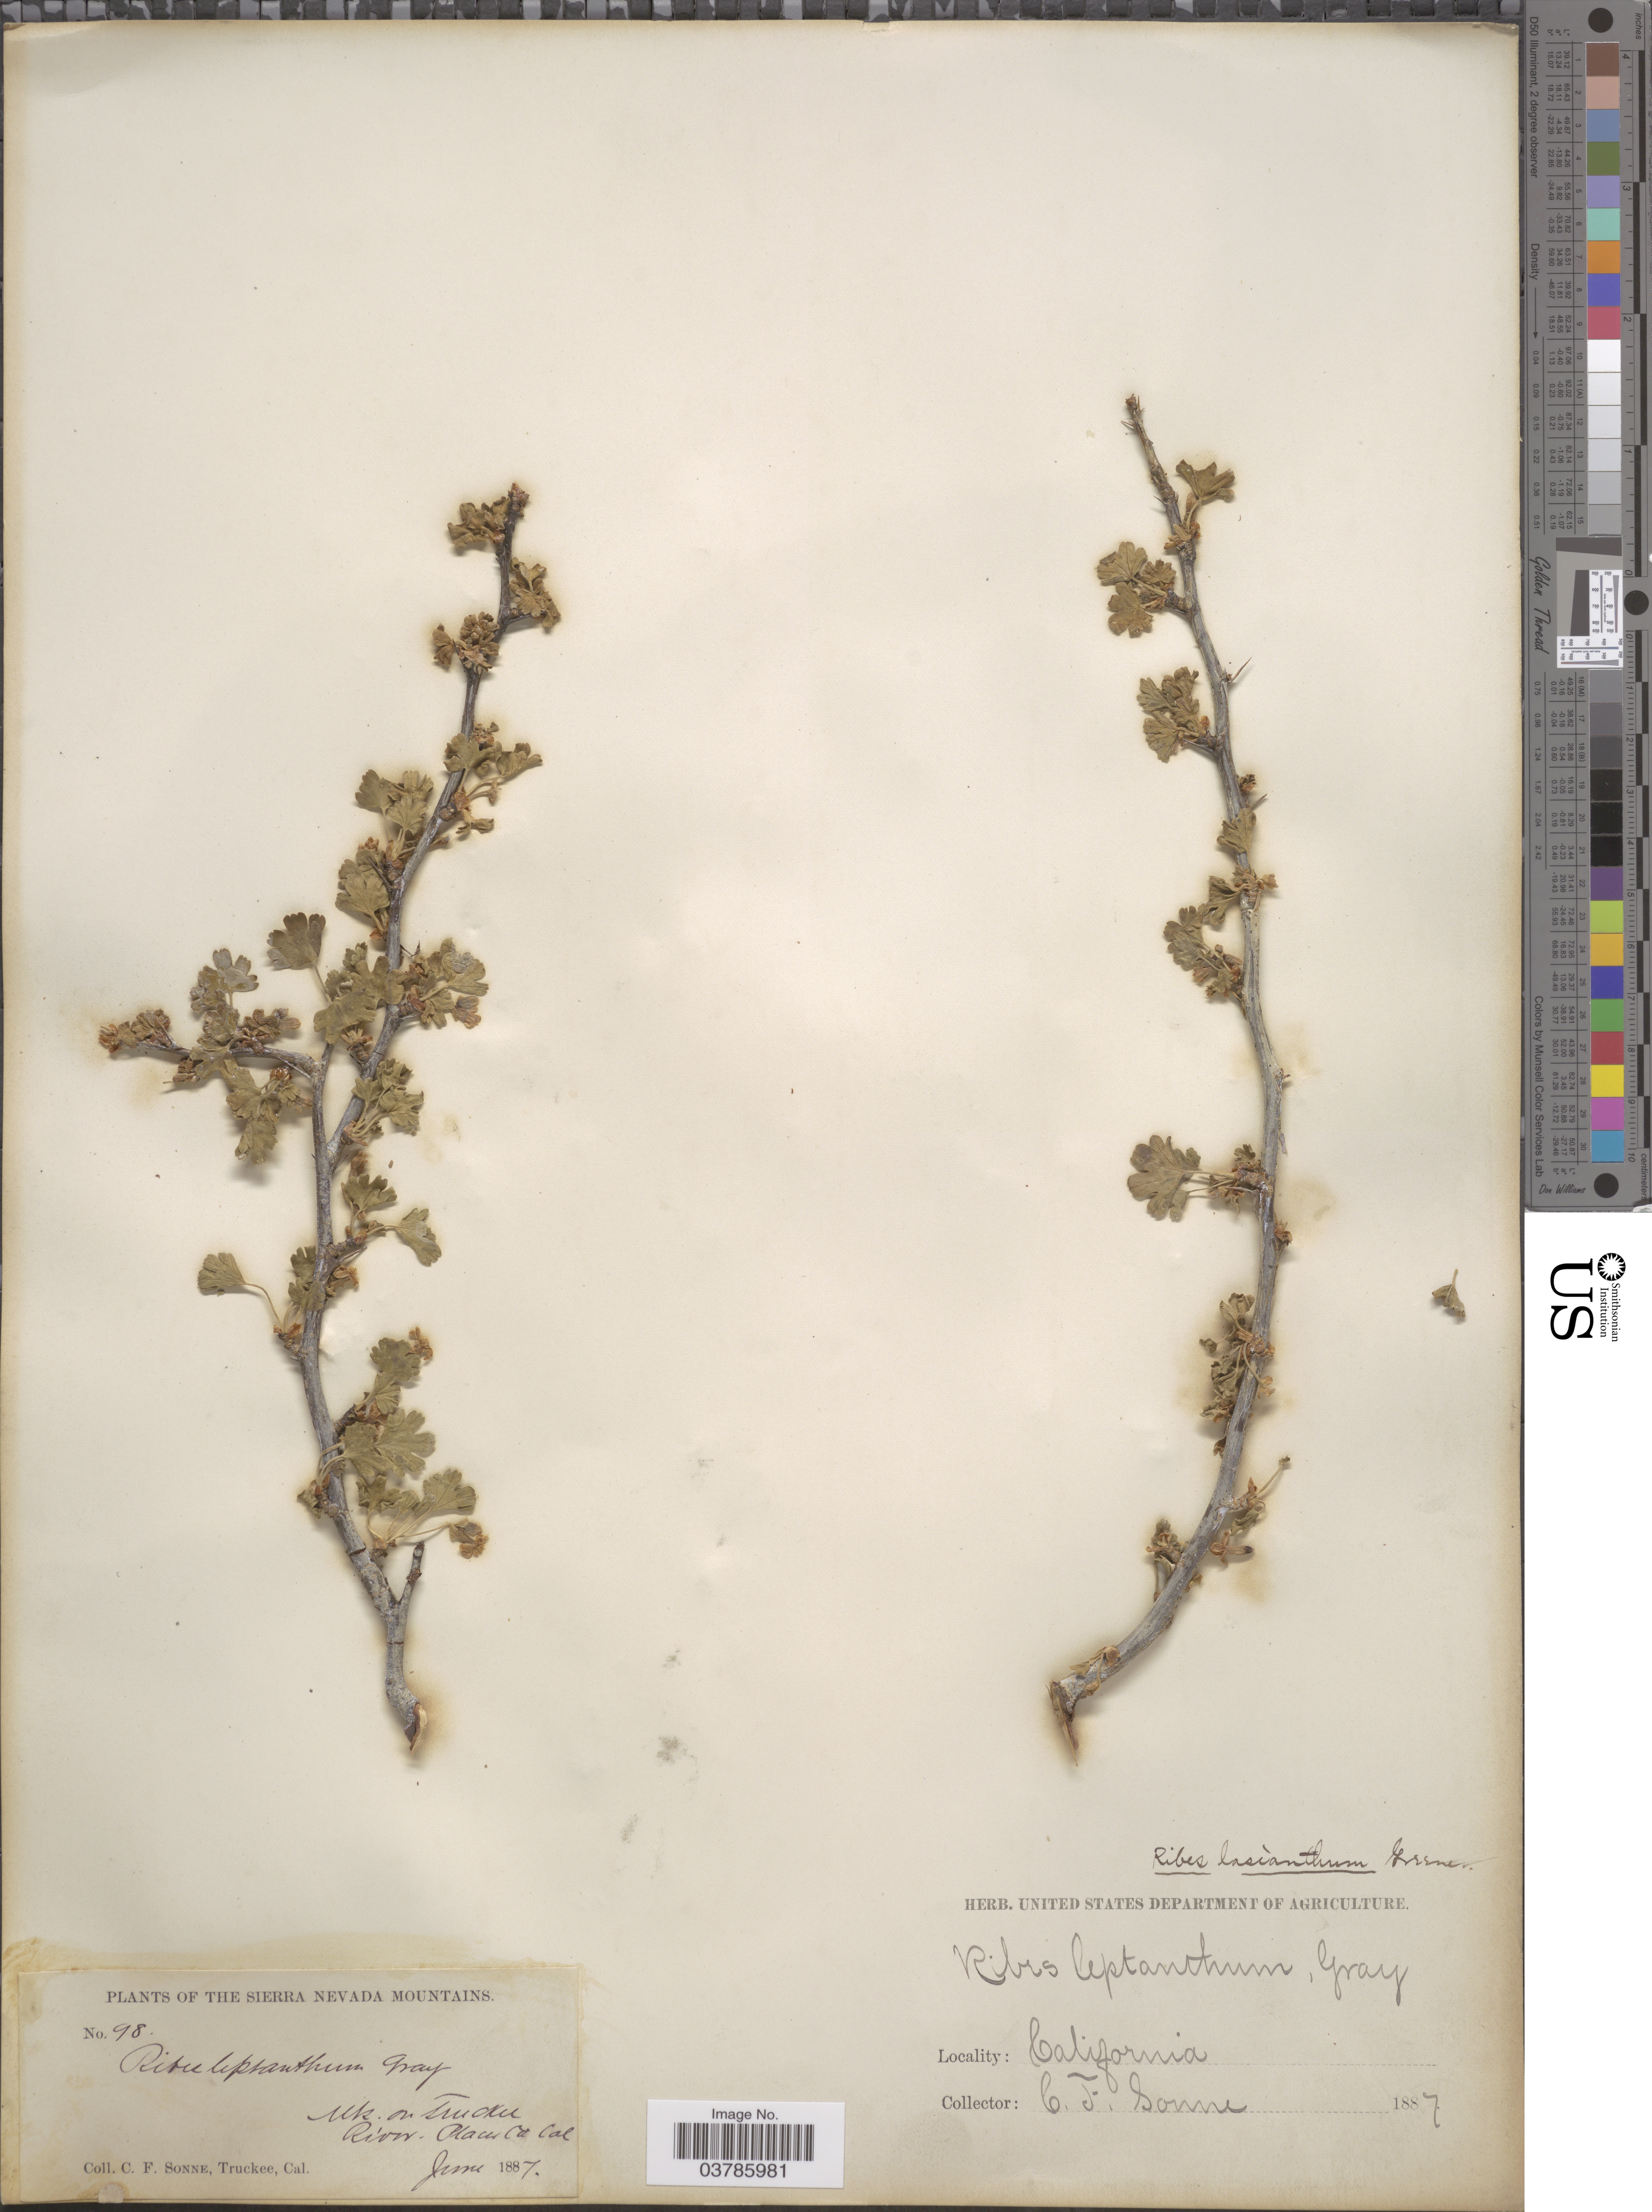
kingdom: Plantae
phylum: Tracheophyta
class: Magnoliopsida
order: Saxifragales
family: Grossulariaceae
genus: Ribes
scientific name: Ribes lasianthum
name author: Greene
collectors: C. Sonne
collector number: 98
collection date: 1887-06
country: United States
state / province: California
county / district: Placer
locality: The Sierra Nevada Mountains. Mts. on Truckee River, Placer Co.